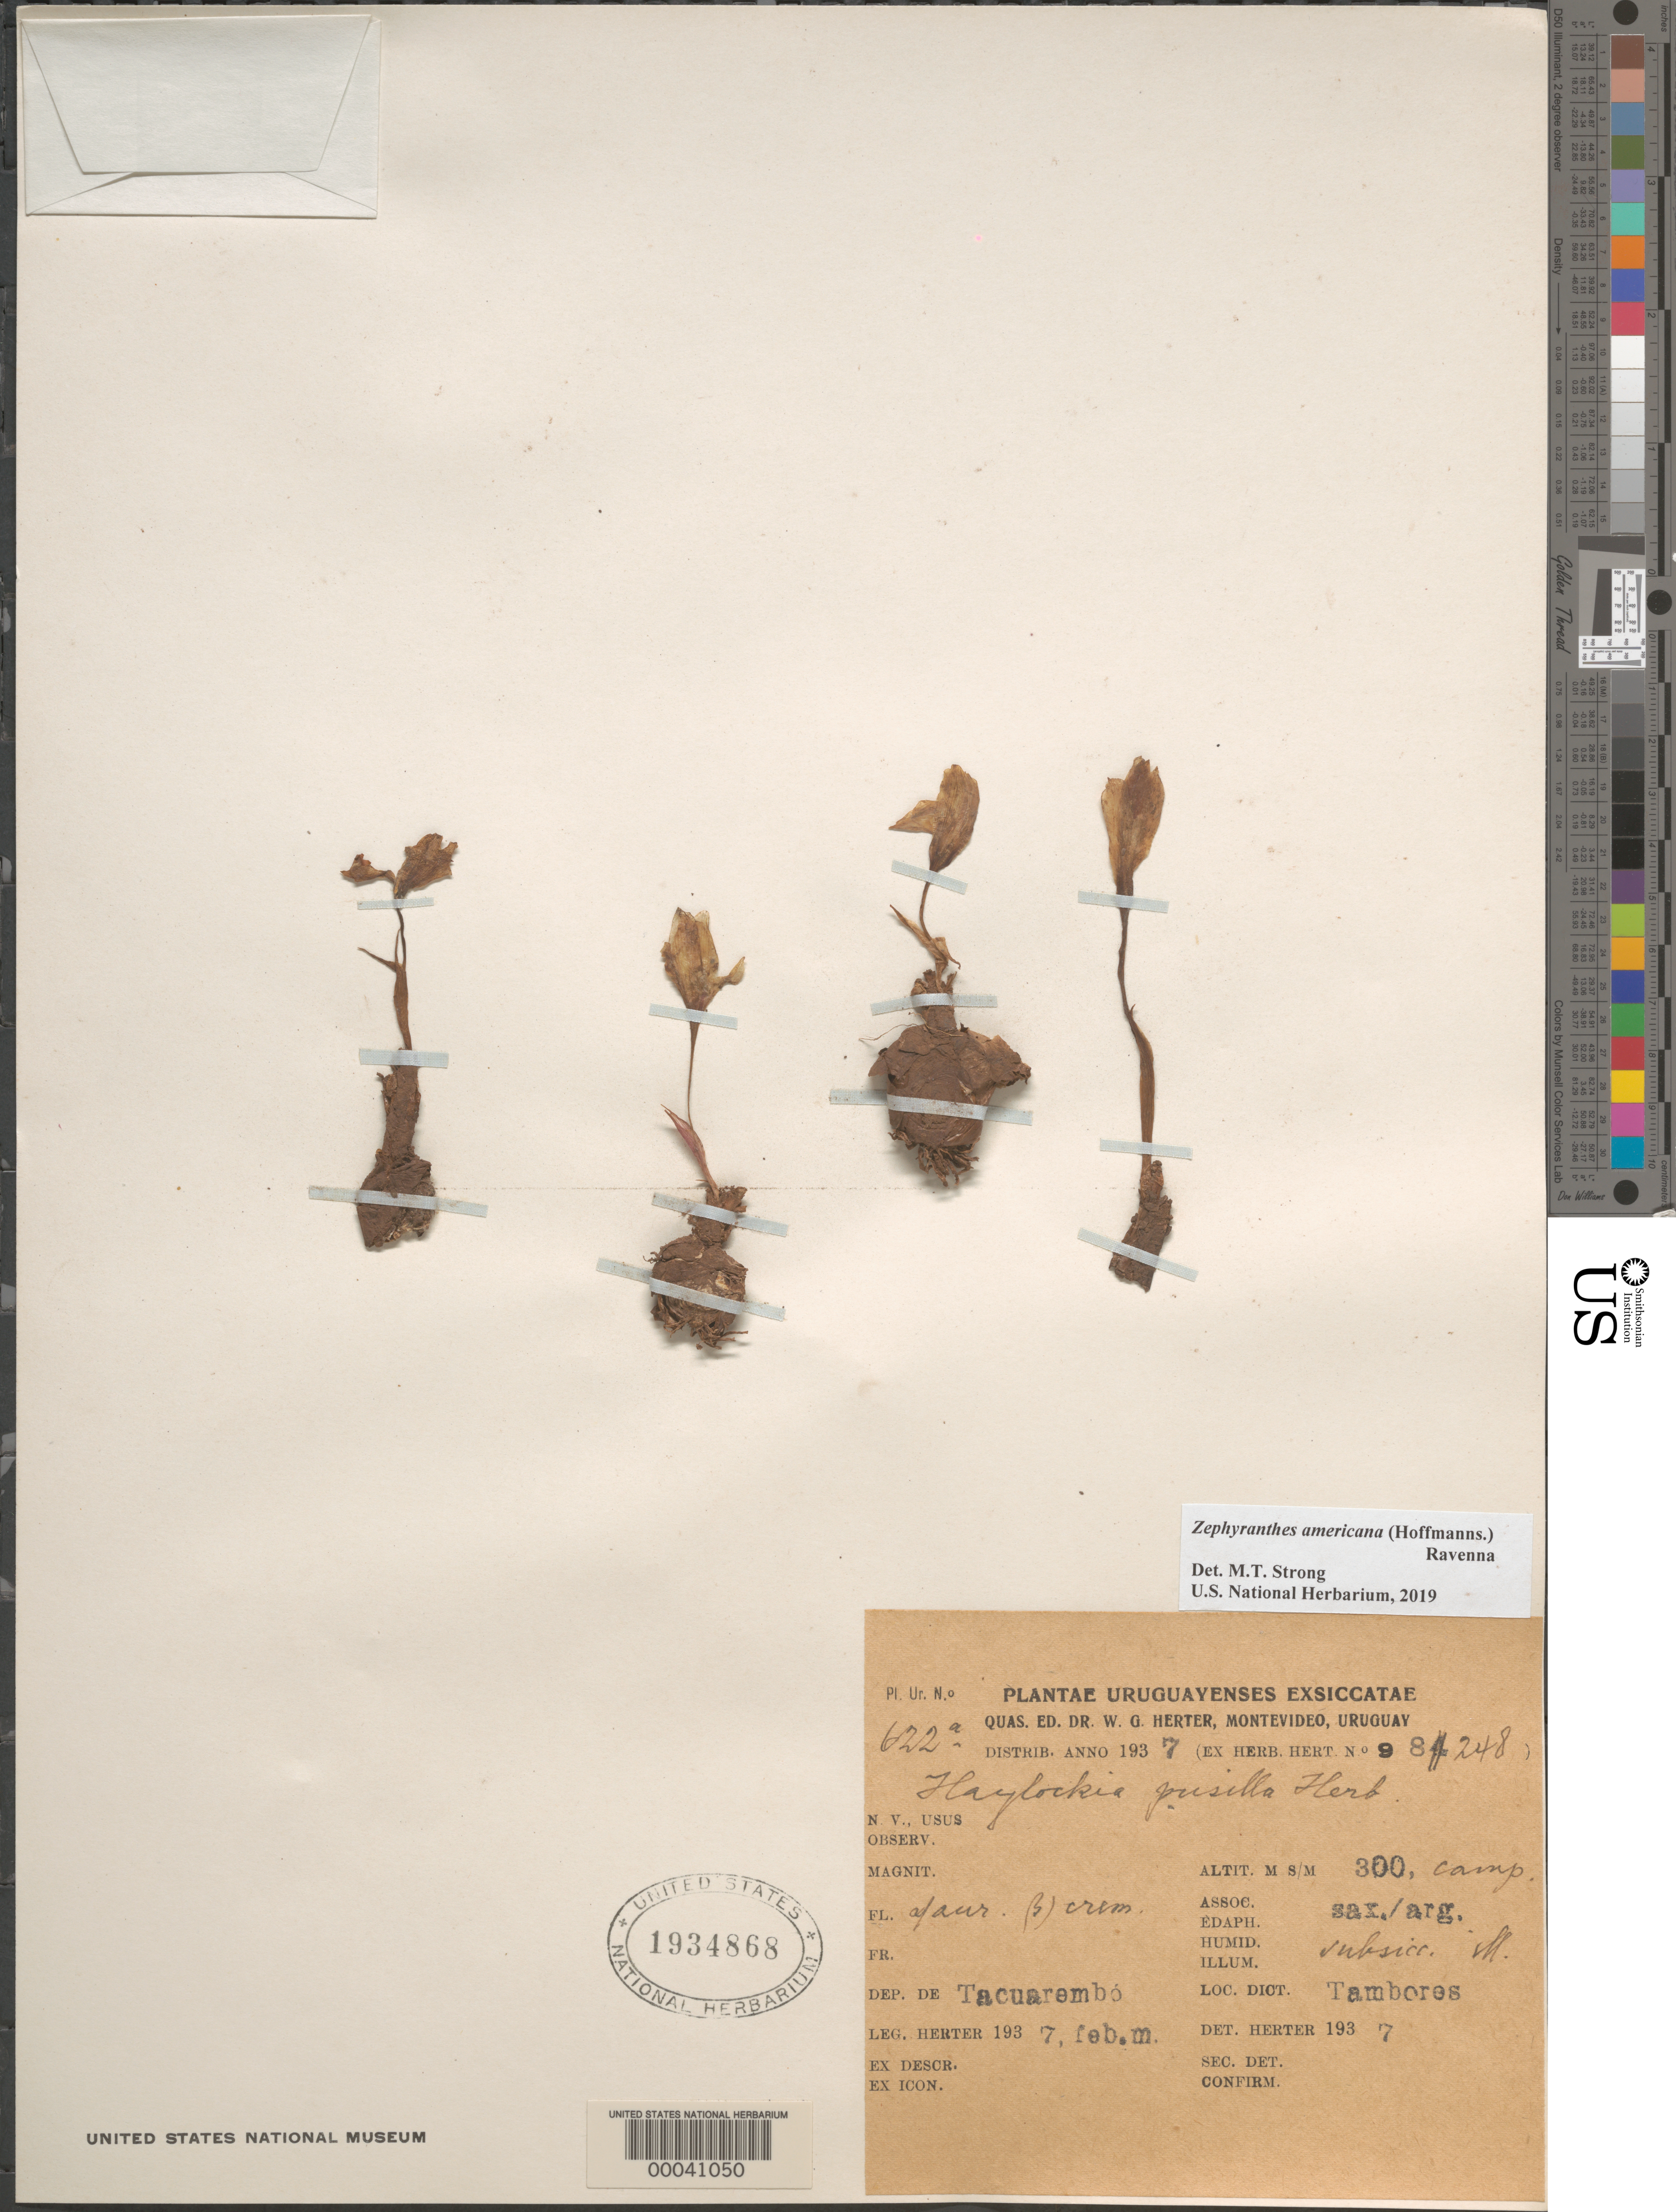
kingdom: Plantae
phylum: Tracheophyta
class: Liliopsida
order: Asparagales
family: Amaryllidaceae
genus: Zephyranthes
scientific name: Zephyranthes americana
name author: (Hoffmanns.) Ravenna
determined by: Strong, Mark T., (BOT), Smithsonian Institution - National Museum of Natural History (UNITED STATES)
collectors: W. G. Herter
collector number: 622 A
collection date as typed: Feb 1937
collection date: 1937-02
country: Uruguay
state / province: Tacuarembó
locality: Tambores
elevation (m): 300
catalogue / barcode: US 1934868